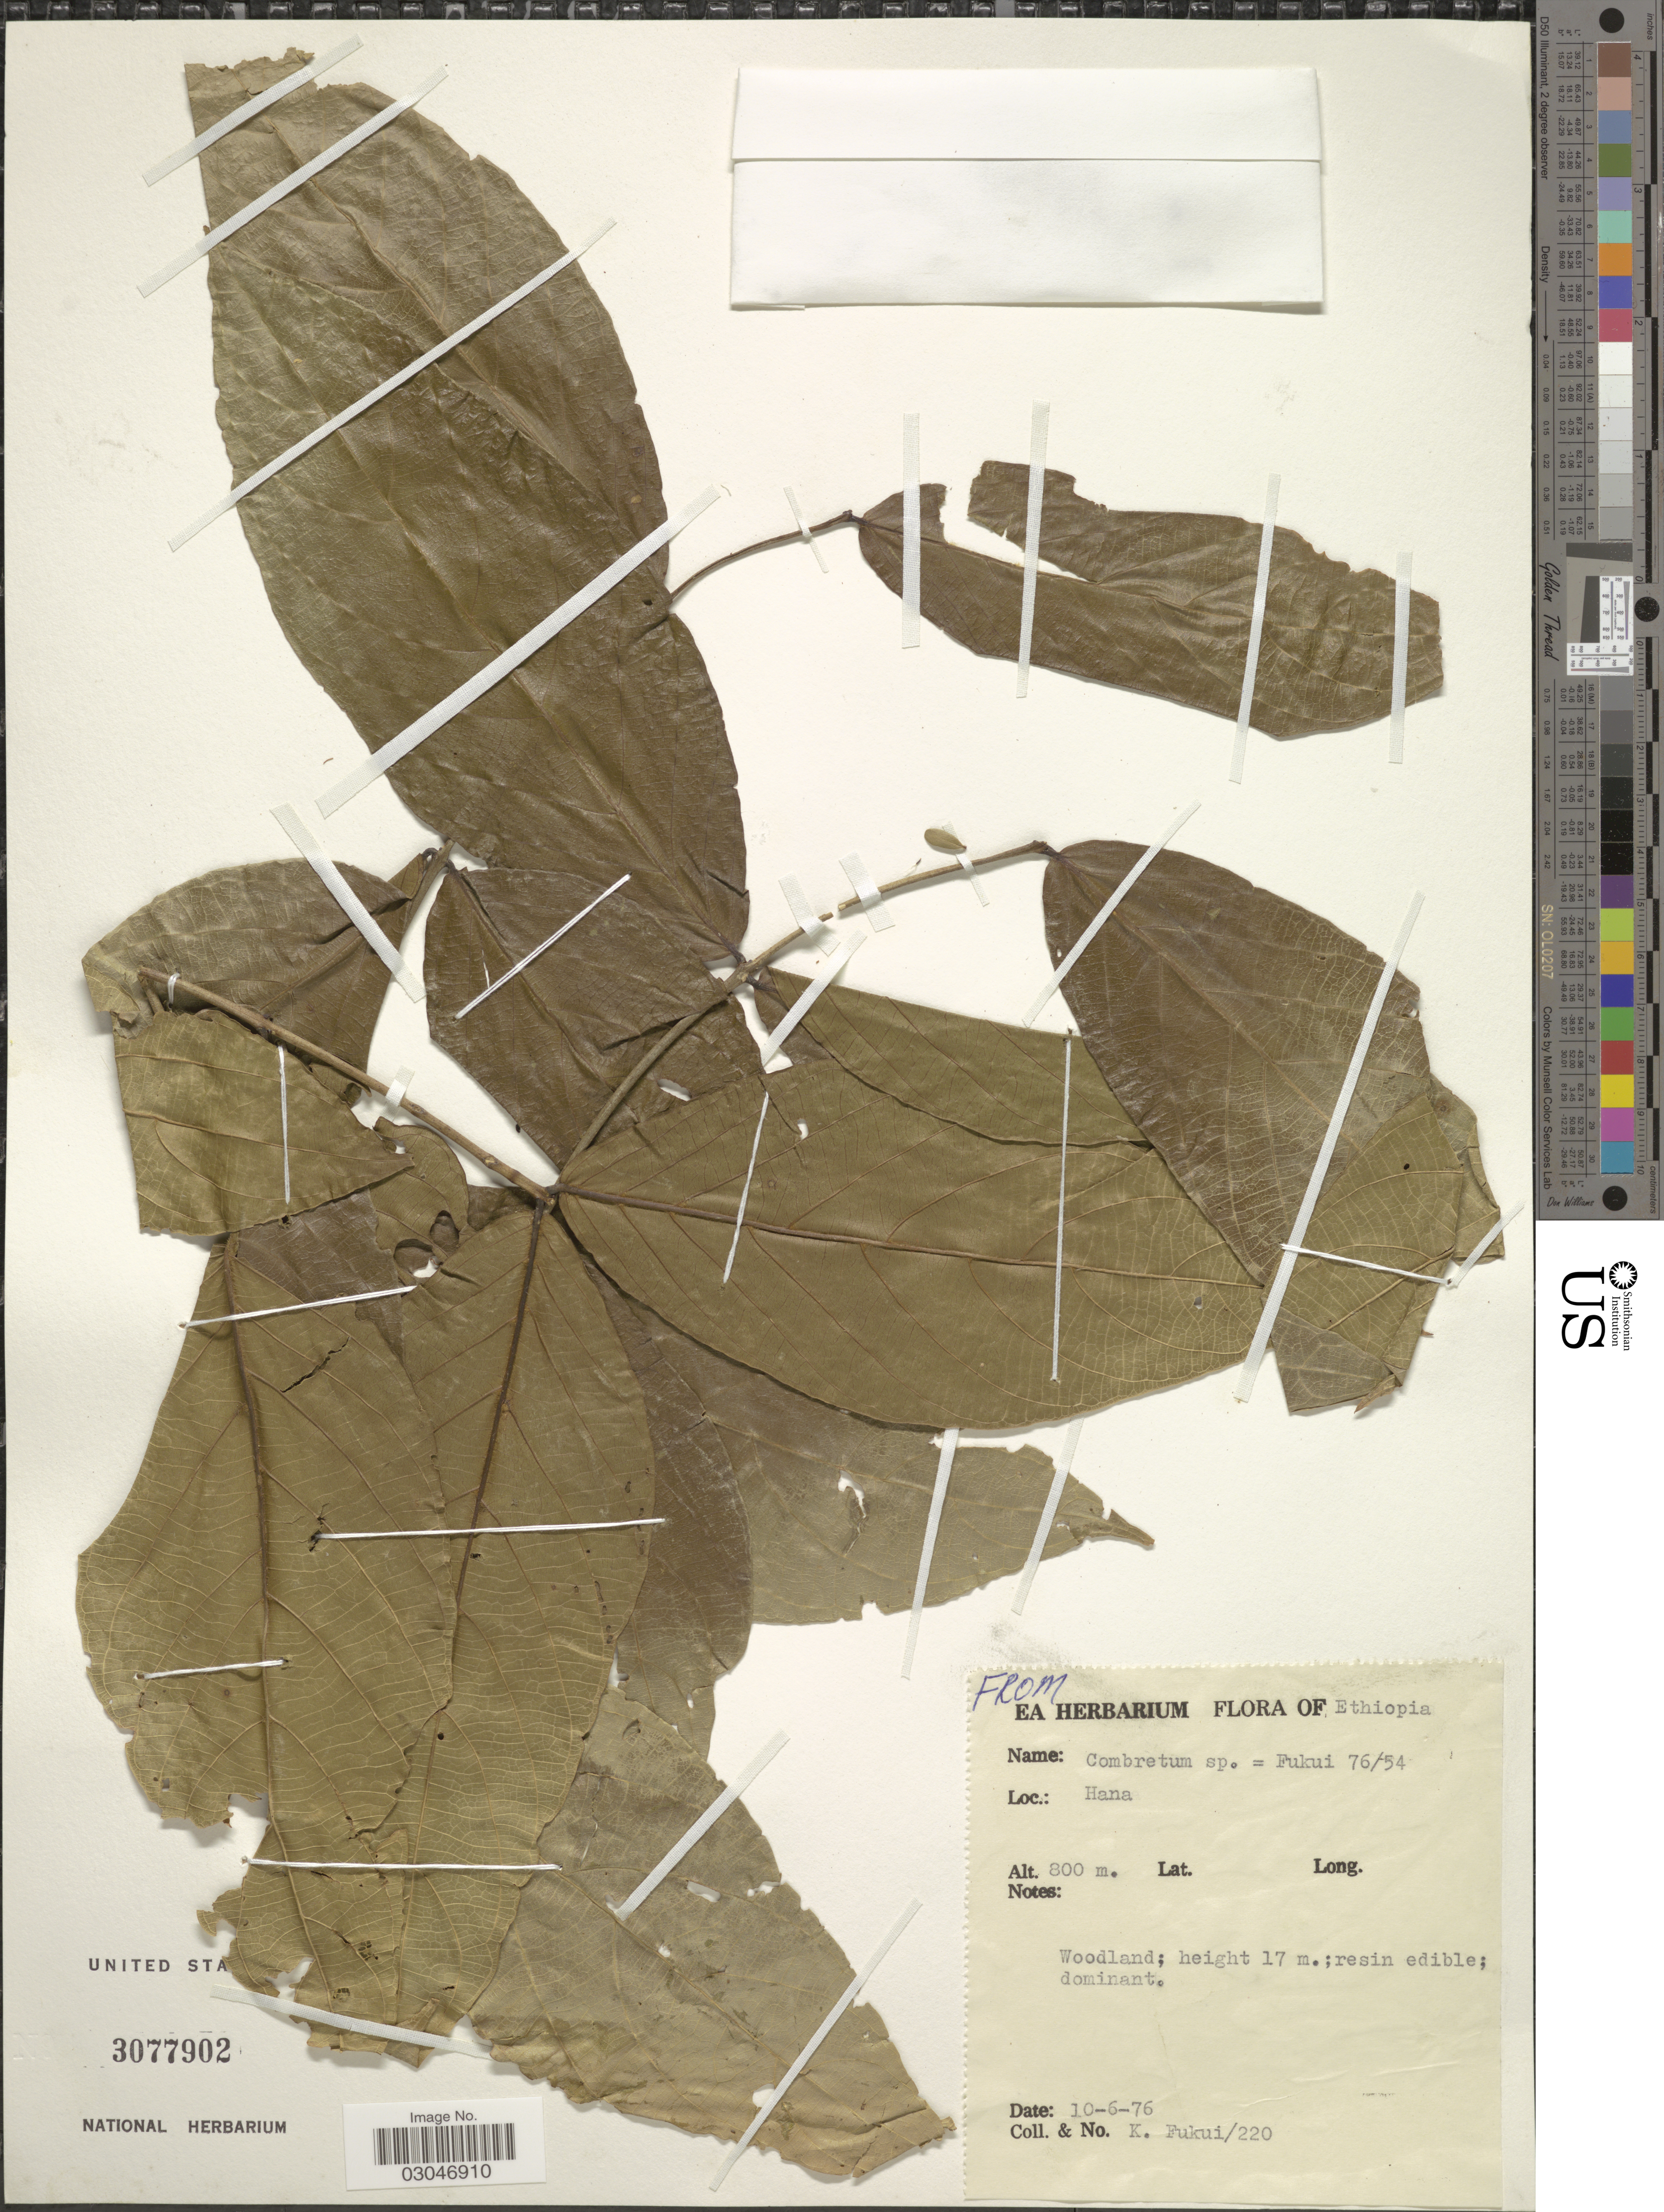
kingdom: Plantae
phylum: Tracheophyta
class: Magnoliopsida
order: Myrtales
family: Combretaceae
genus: Combretum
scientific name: Combretum sp.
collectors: K. Fukui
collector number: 220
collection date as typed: Transcribed d/m/y: 10/6/76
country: Ethiopia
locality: Hana.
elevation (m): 800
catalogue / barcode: US 3077902